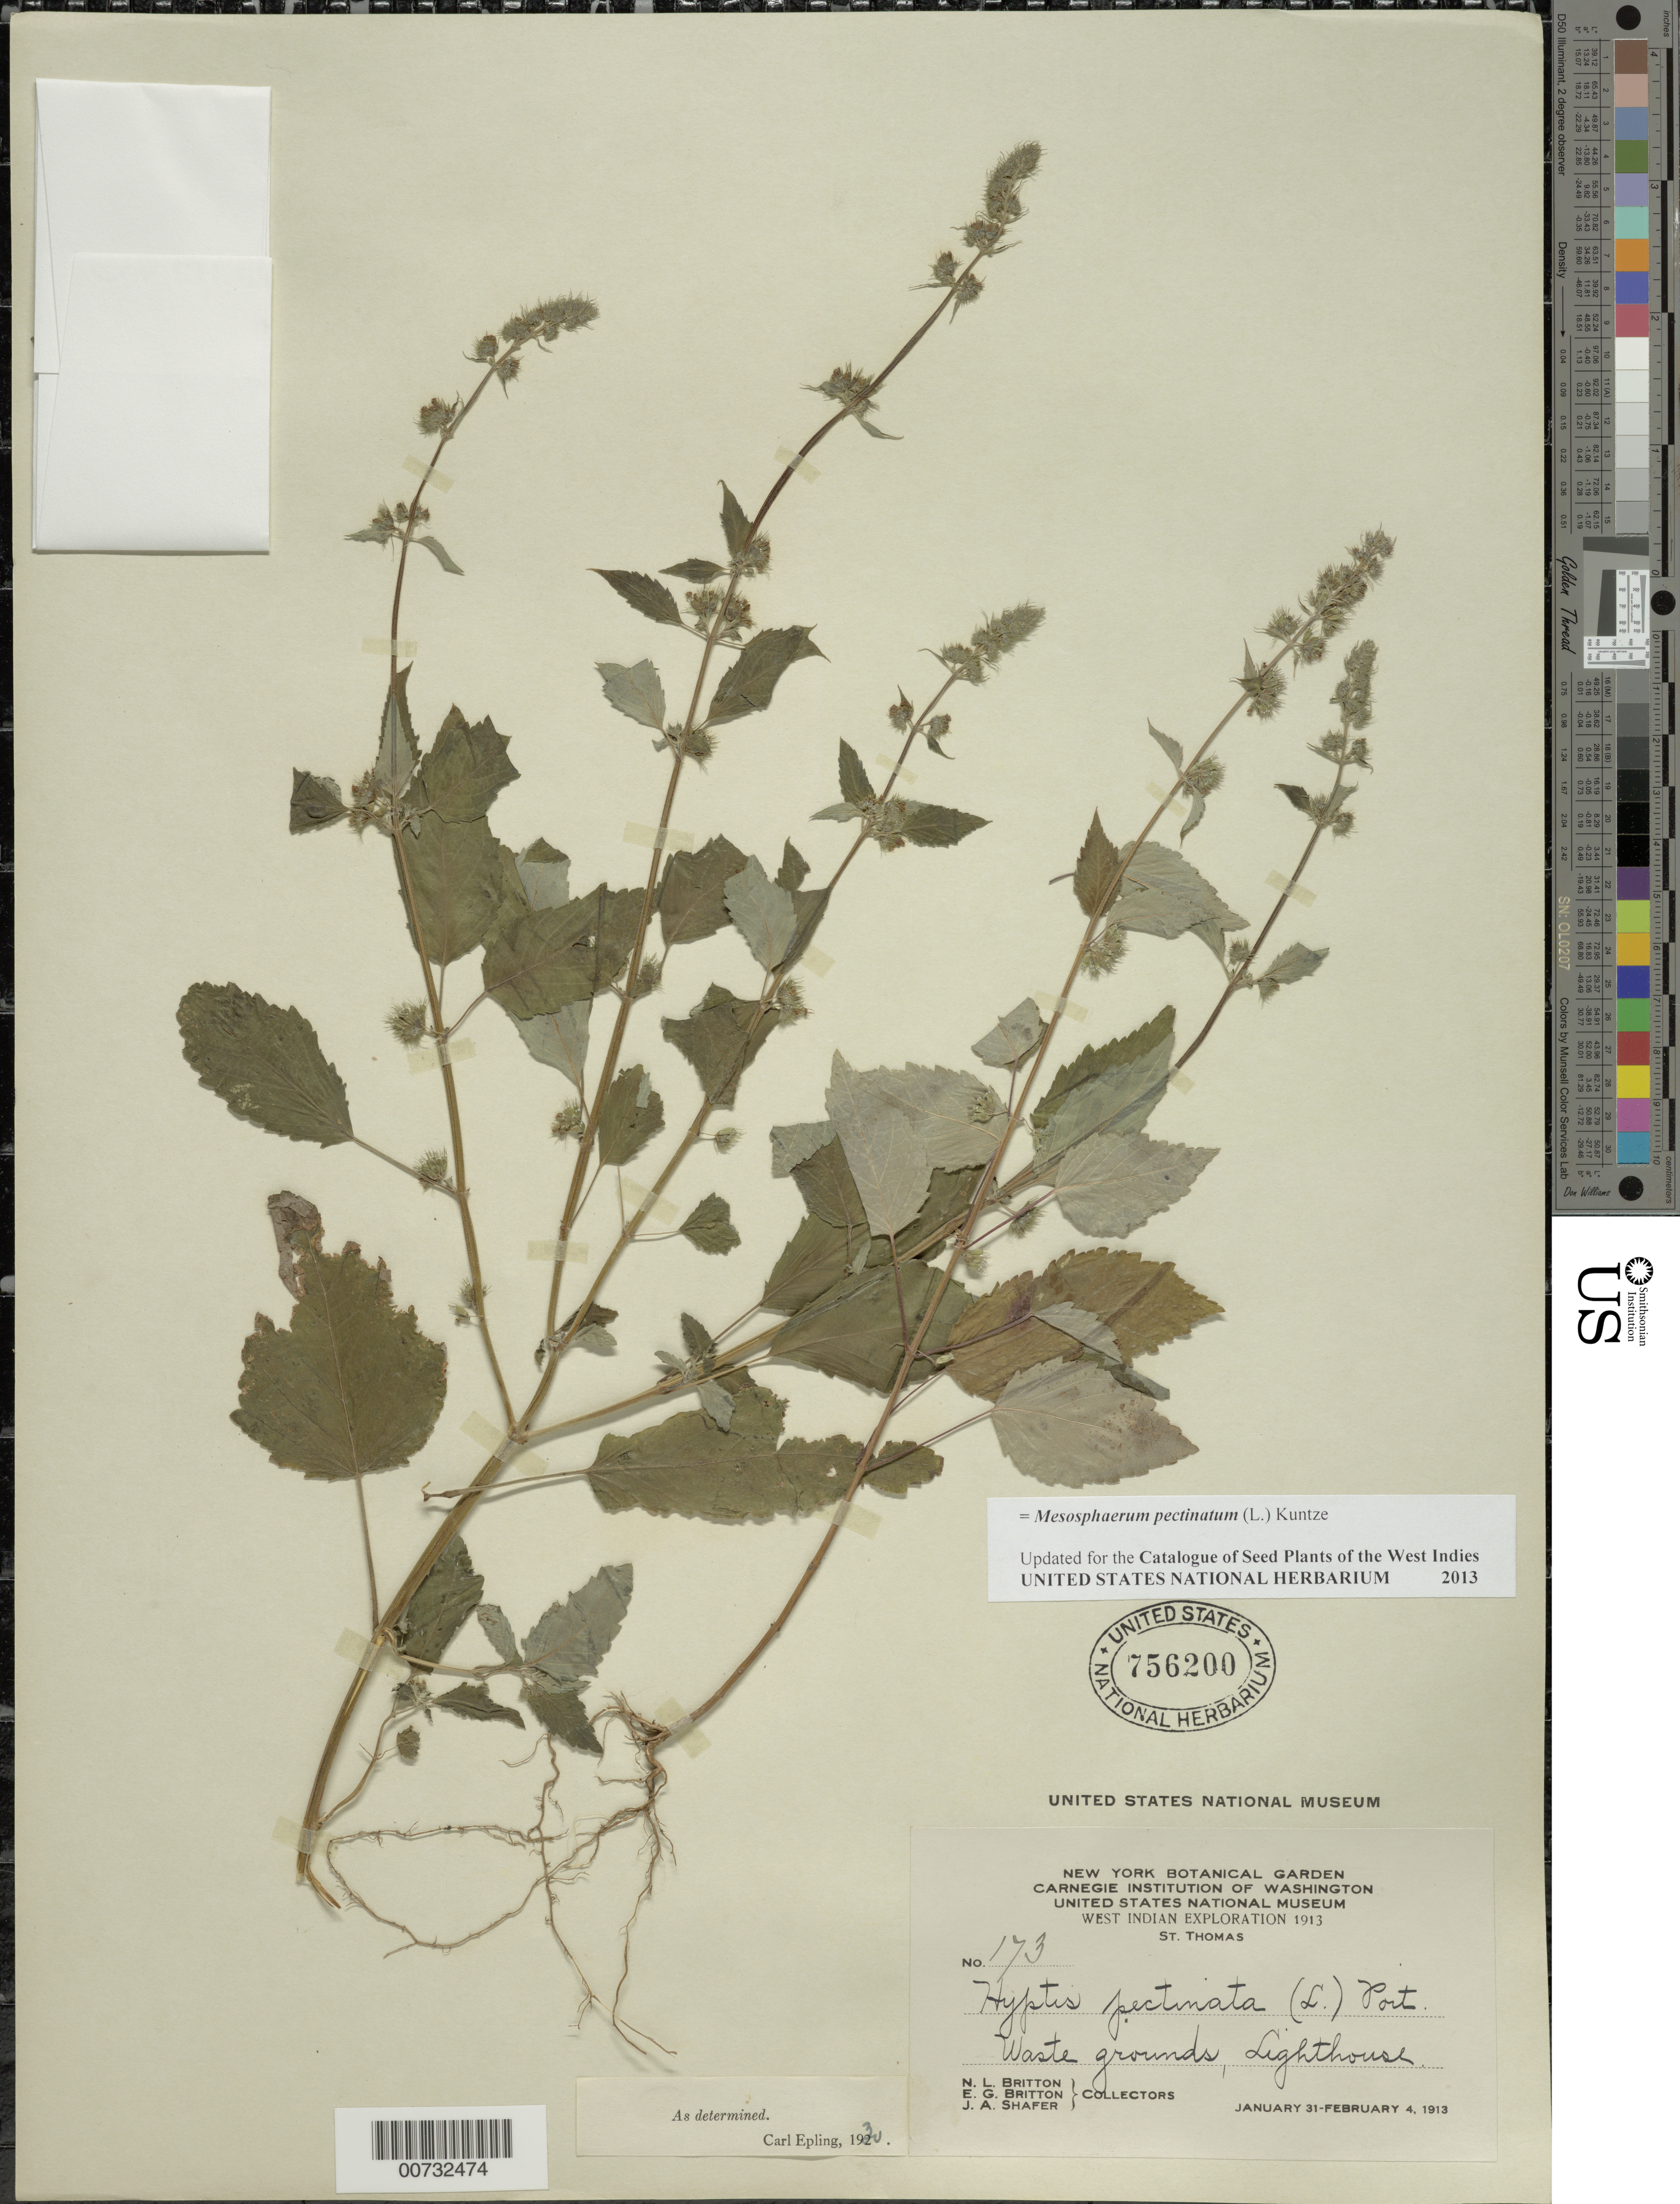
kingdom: Plantae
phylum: Tracheophyta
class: Magnoliopsida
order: Lamiales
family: Lamiaceae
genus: Mesosphaerum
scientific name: Mesosphaerum pectinatum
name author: (L.) Kuntze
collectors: N. Britton, E. G. Britton & J. A. Shafer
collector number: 173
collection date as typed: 31 Jan 1913 to 04 Feb 1913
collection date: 1913-01-31/1913-02-04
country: U.S. Virgin Islands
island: St. Thomas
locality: St. Thomas, Lighthouse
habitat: Waste grounds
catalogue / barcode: US 756200